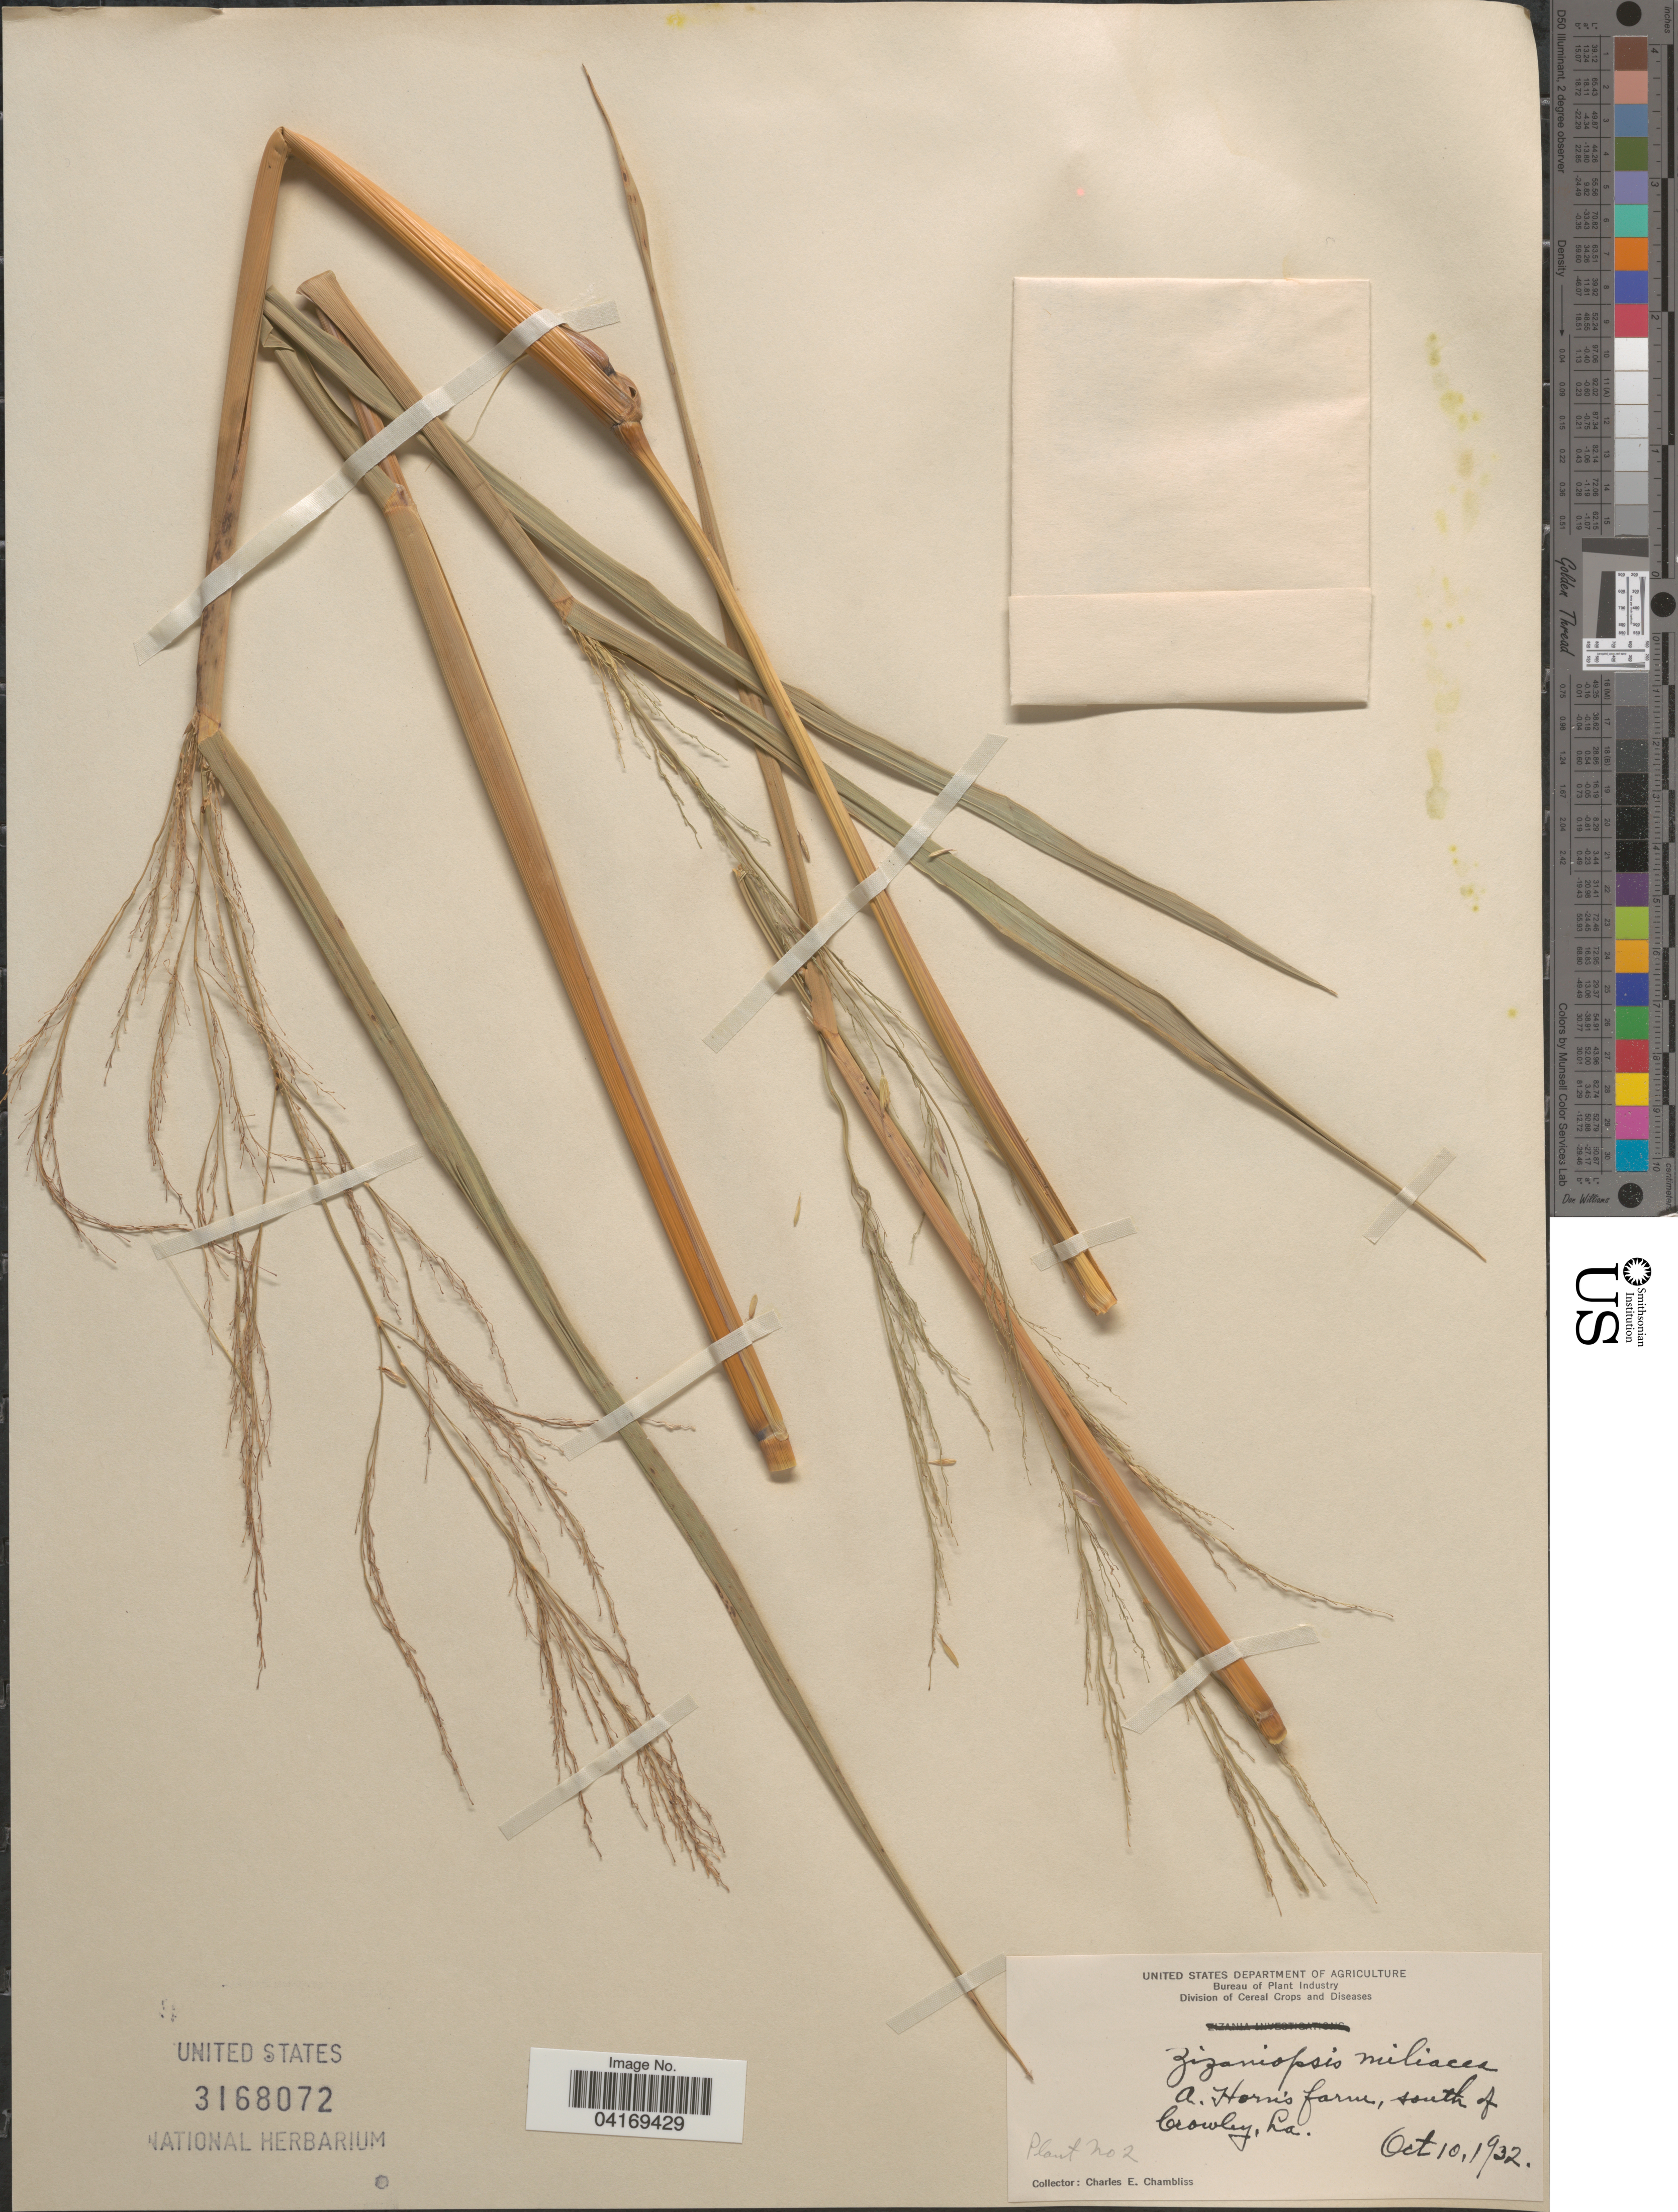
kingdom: Plantae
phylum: Tracheophyta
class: Liliopsida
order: Poales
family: Poaceae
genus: Zizaniopsis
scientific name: Zizaniopsis miliacea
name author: (Michx.) Döll & Asch.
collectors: C. Chambliss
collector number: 2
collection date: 1932-10-10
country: United States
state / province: Louisiana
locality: A. Harris farm, south of Crowley.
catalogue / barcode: US 3168072